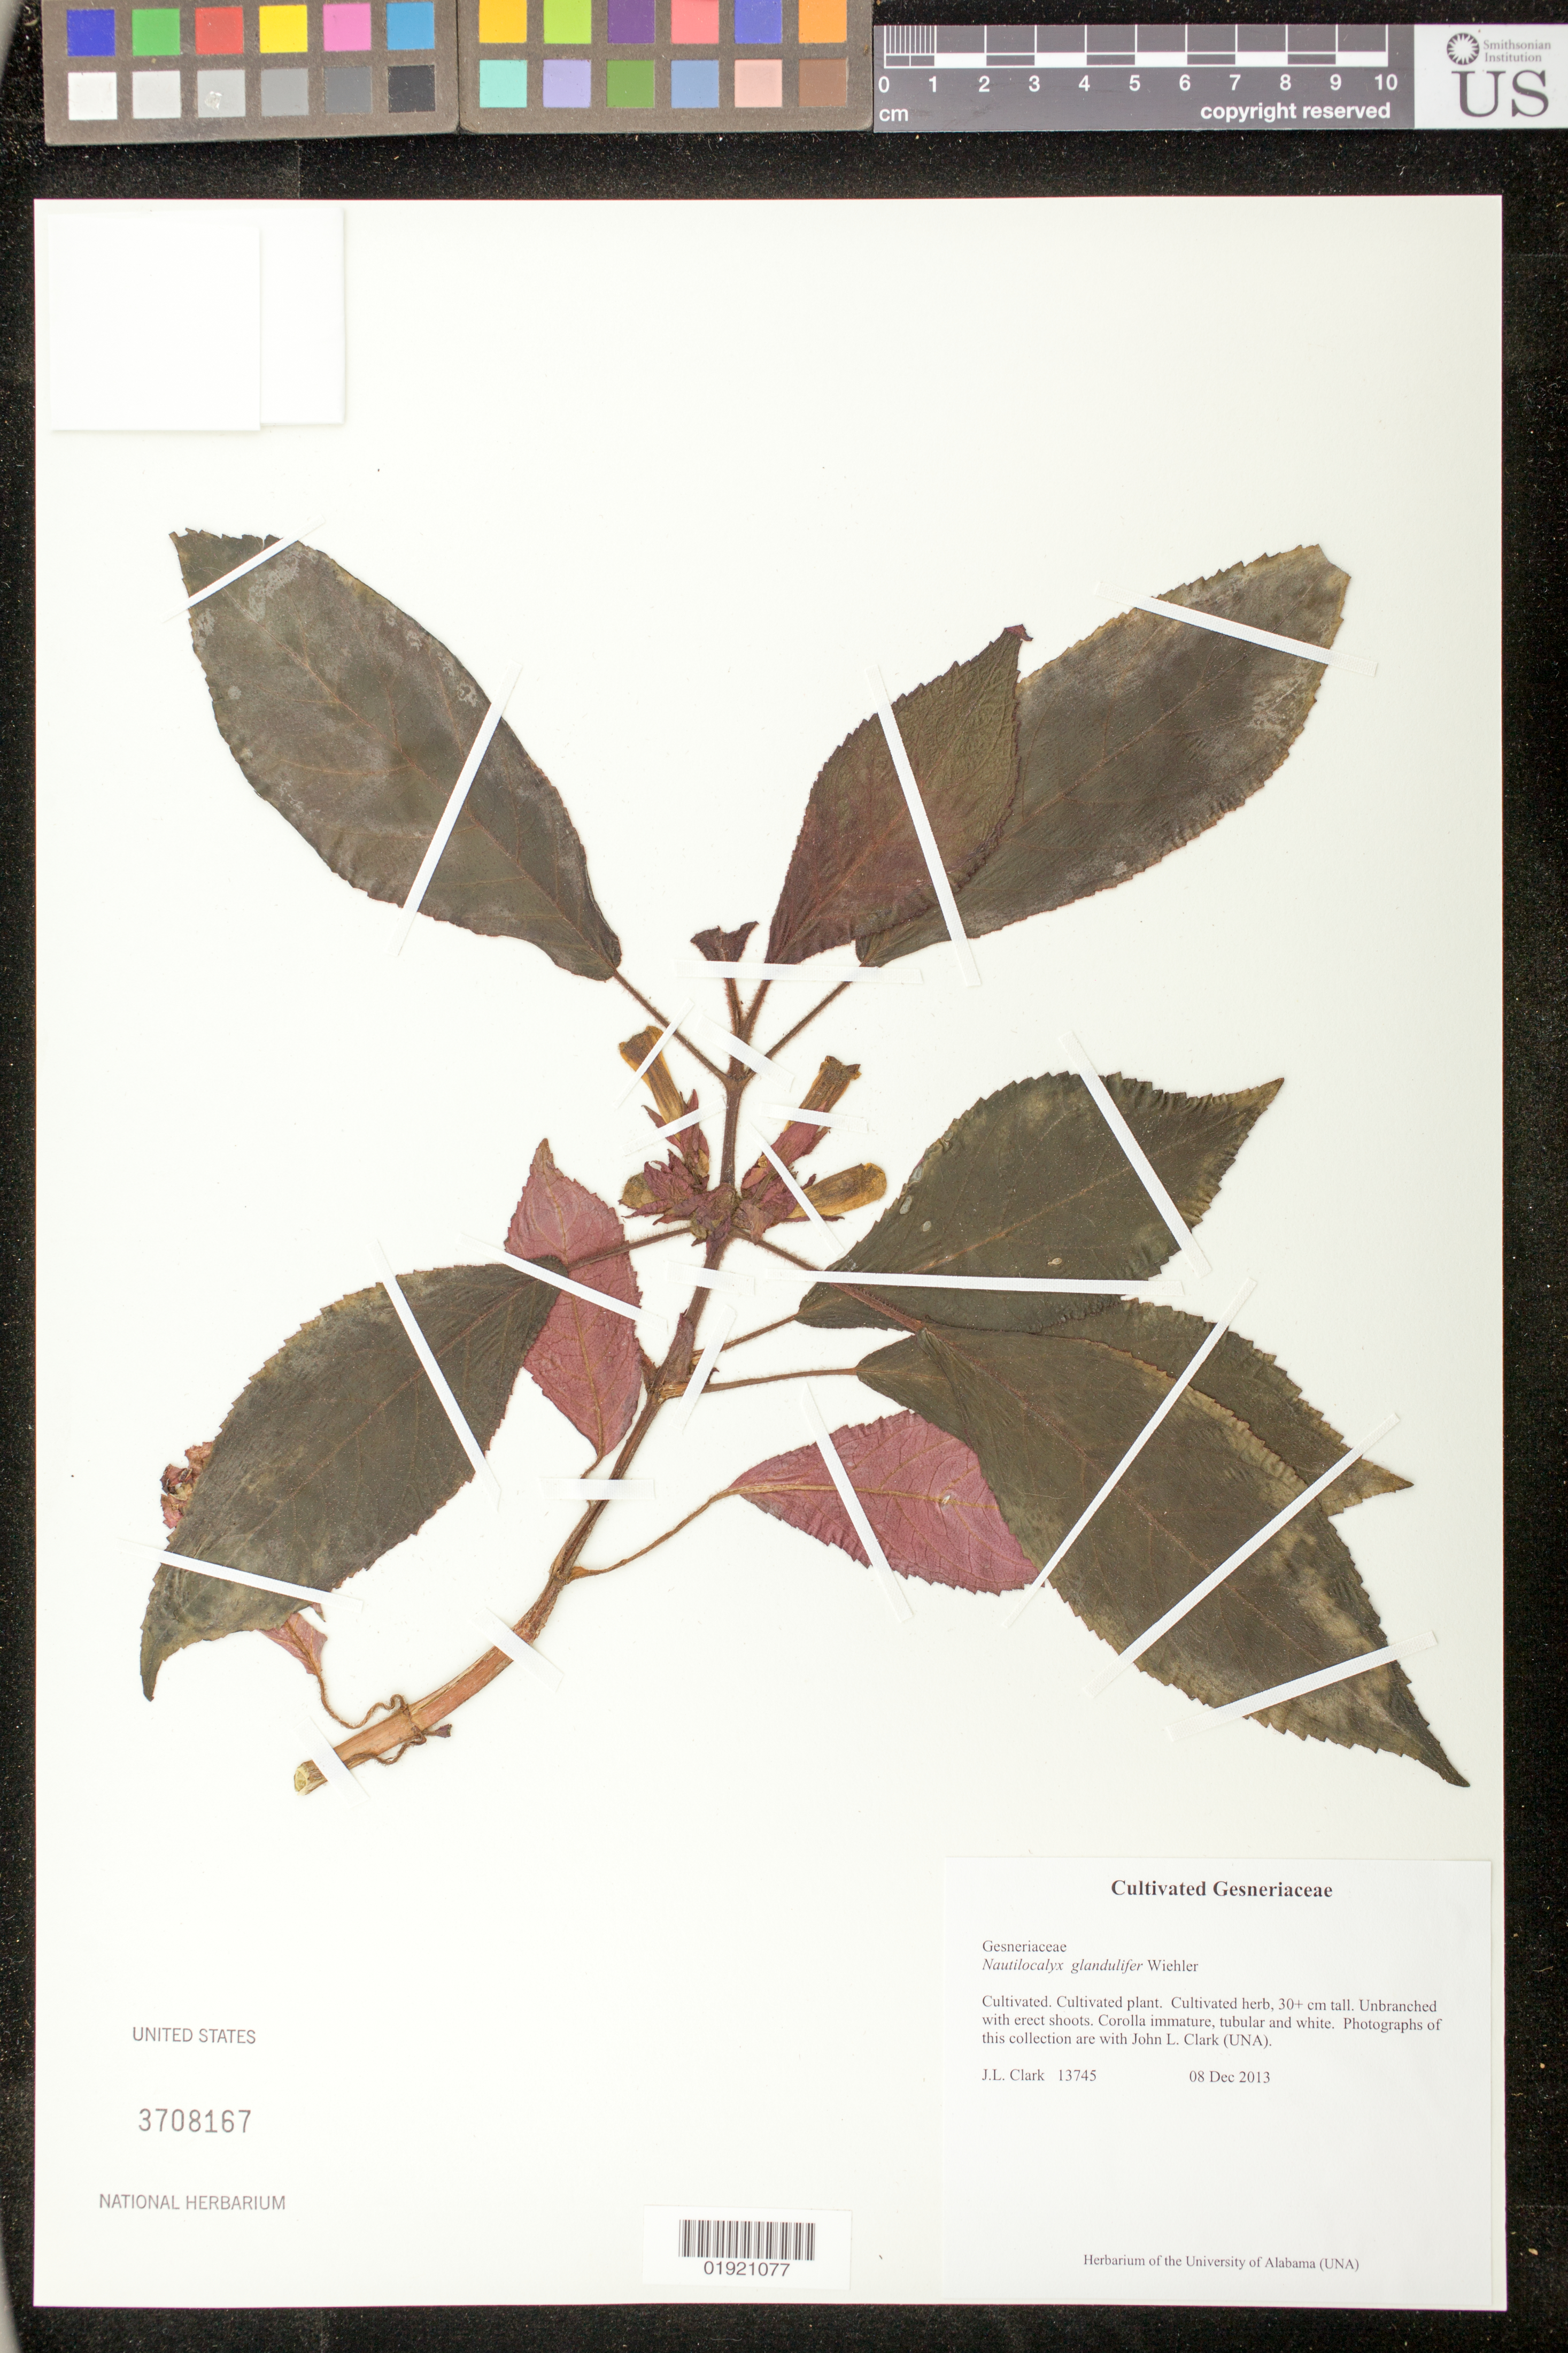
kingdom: Plantae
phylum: Tracheophyta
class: Magnoliopsida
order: Lamiales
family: Gesneriaceae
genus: Nautilocalyx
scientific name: Nautilocalyx glandulifer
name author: Wiehler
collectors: J. L. Clark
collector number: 13745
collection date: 2013-12-08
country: United States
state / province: Alabama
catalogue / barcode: US 3708167